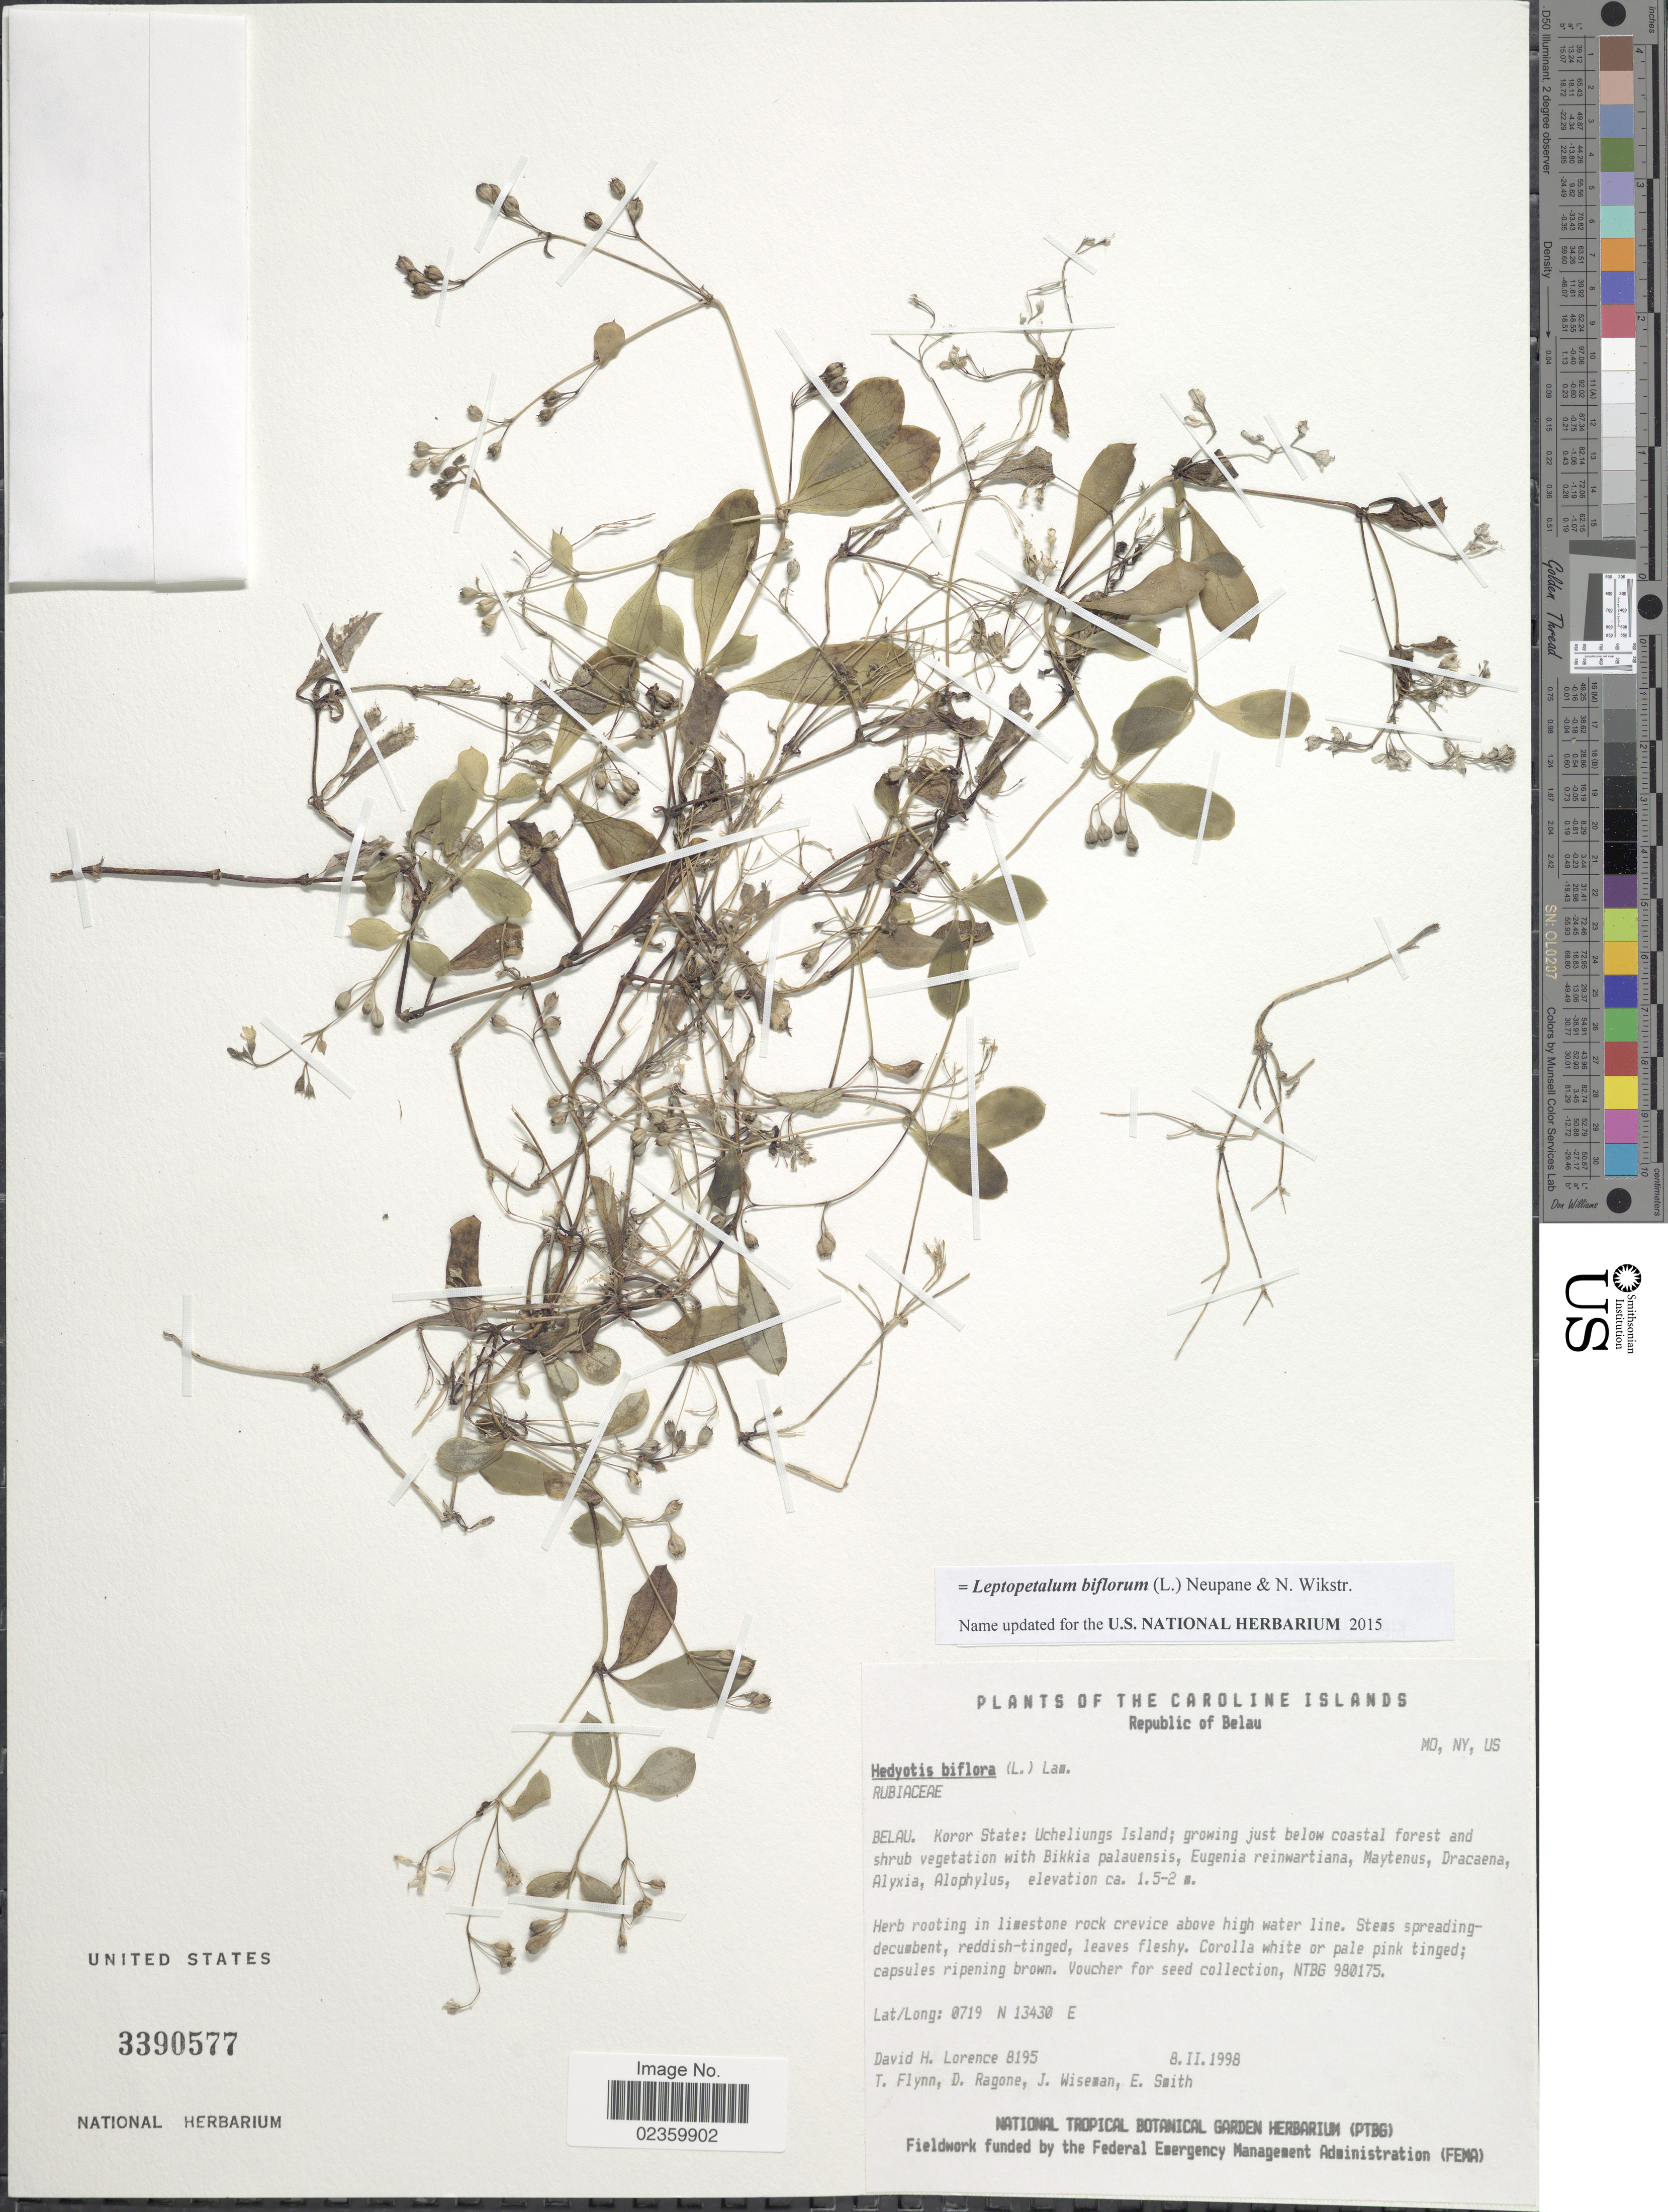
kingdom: Plantae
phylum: Tracheophyta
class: Magnoliopsida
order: Gentianales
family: Rubiaceae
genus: Leptopetalum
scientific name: Leptopetalum biflorum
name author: (L.) Neupane & N. Wikstr.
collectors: D. Lorence, T. Flynn, D. Ragone, J. Wiseman & E. Mott-Smith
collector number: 8195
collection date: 1988-02-08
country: Palau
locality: The Caroline Islands. Belau. Koror State: Ucheliungs Island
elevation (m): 1.5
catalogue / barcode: US 3390577